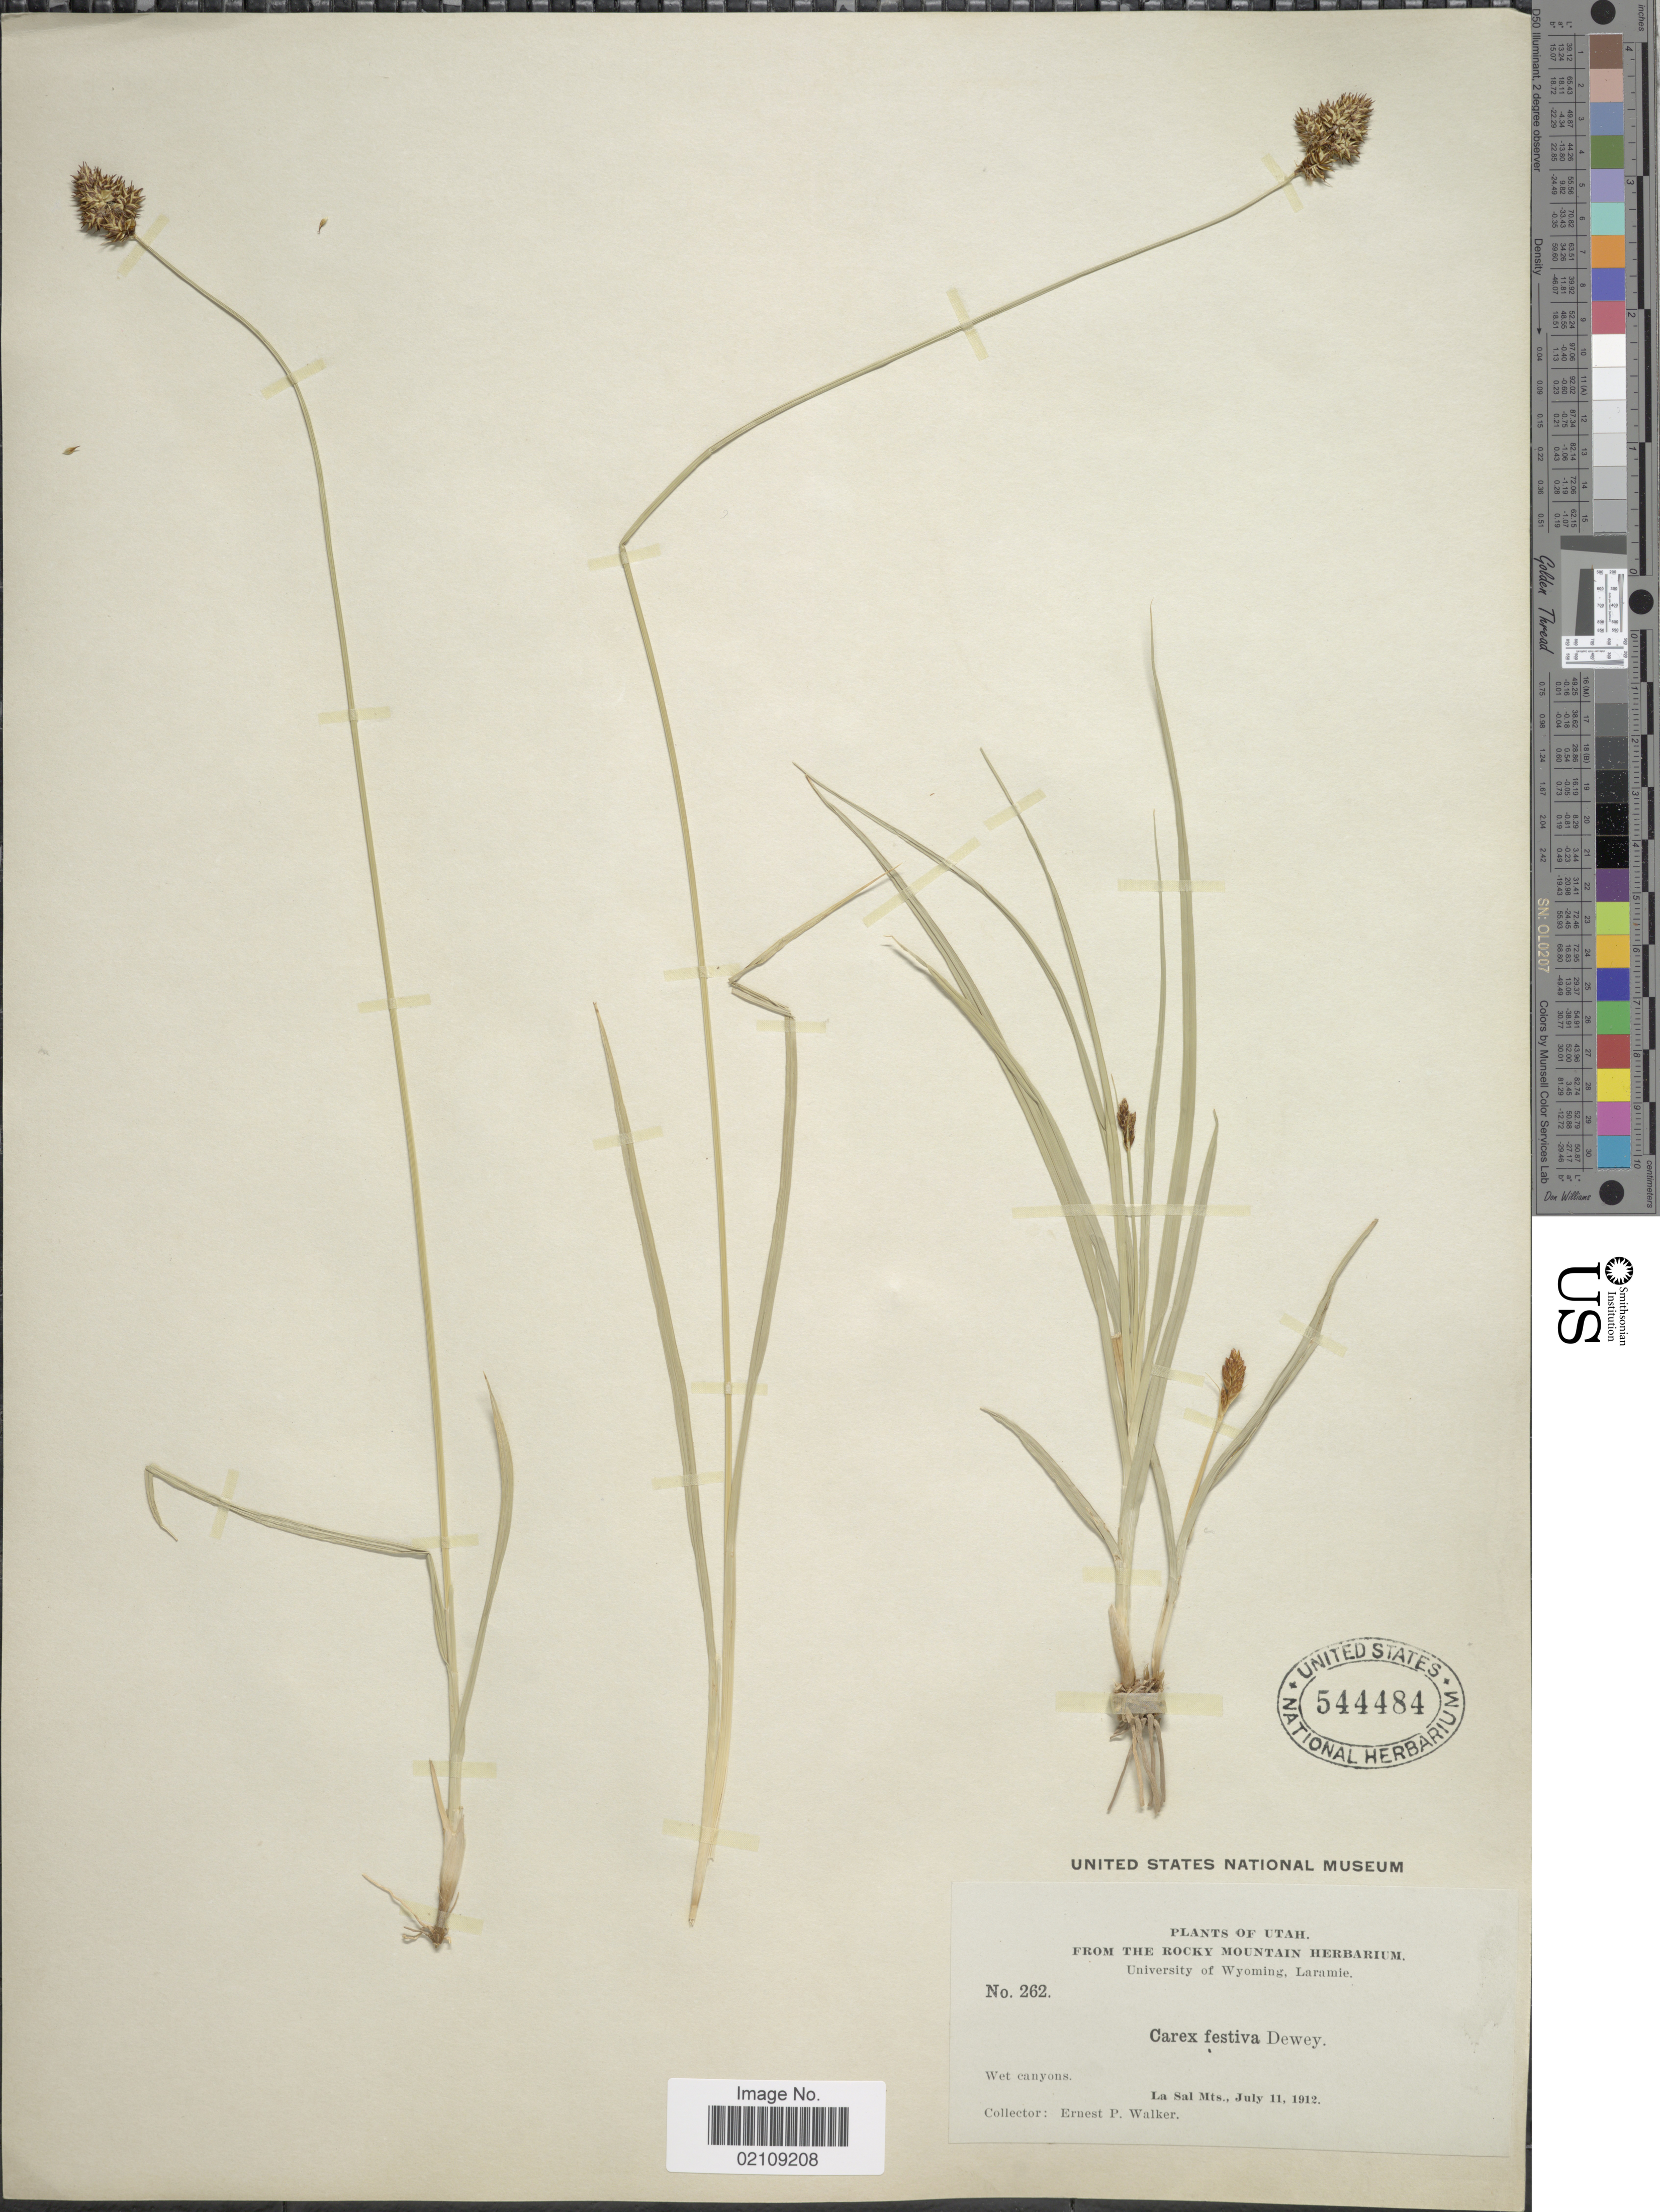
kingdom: Plantae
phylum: Tracheophyta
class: Liliopsida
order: Poales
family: Cyperaceae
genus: Carex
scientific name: Carex microptera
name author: Mack.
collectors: E. P. Walker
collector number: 262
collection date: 1912-07-11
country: United States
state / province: Utah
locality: Wet canyons, La Sal Mts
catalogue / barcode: US 544484